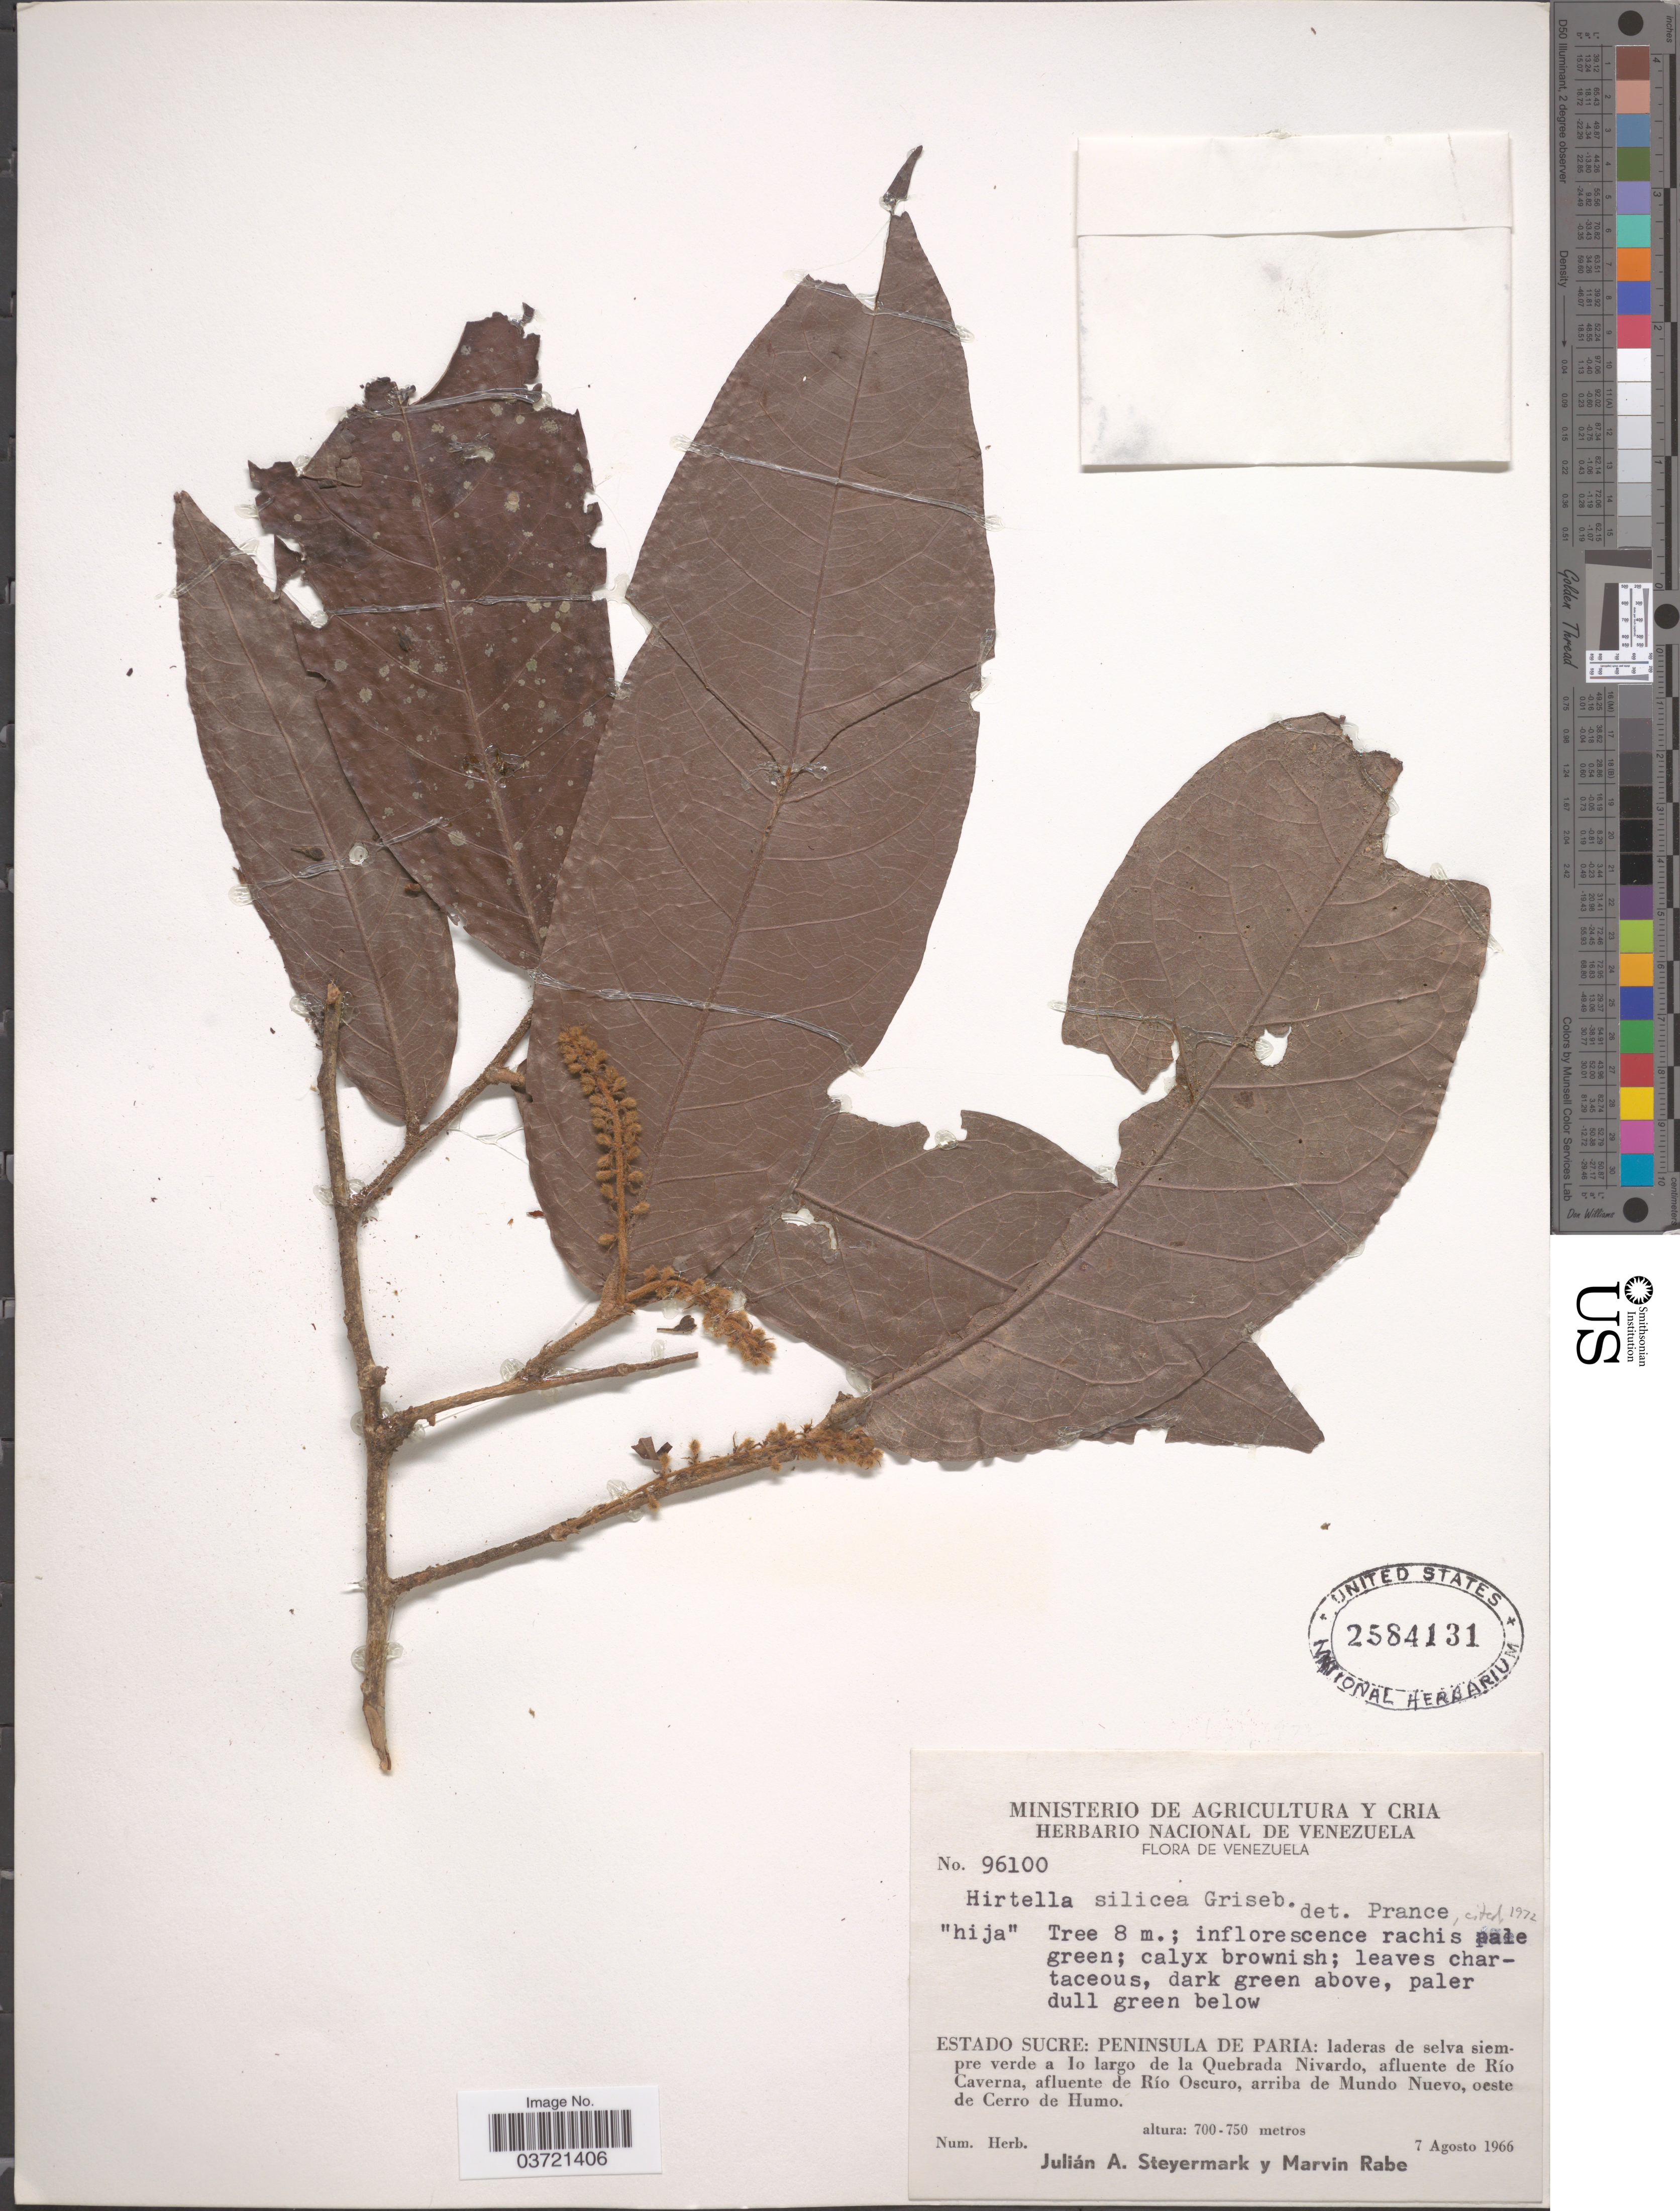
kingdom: Plantae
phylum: Tracheophyta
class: Magnoliopsida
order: Malpighiales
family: Chrysobalanaceae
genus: Hirtella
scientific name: Hirtella silicea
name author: Griseb.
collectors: J. Steyermark & M. Rabe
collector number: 96100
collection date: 1966-08-07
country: Venezuela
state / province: Sucre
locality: Peninsula de Paria: laderas de selva siempre verde a lo largo de la Quebrada Nivardo, afluente de Río Caverna, afluente de Río Oscuro, arriba de Mundo Nuevo, oeste de Cerro de Humo.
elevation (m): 700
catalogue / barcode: US 2584131